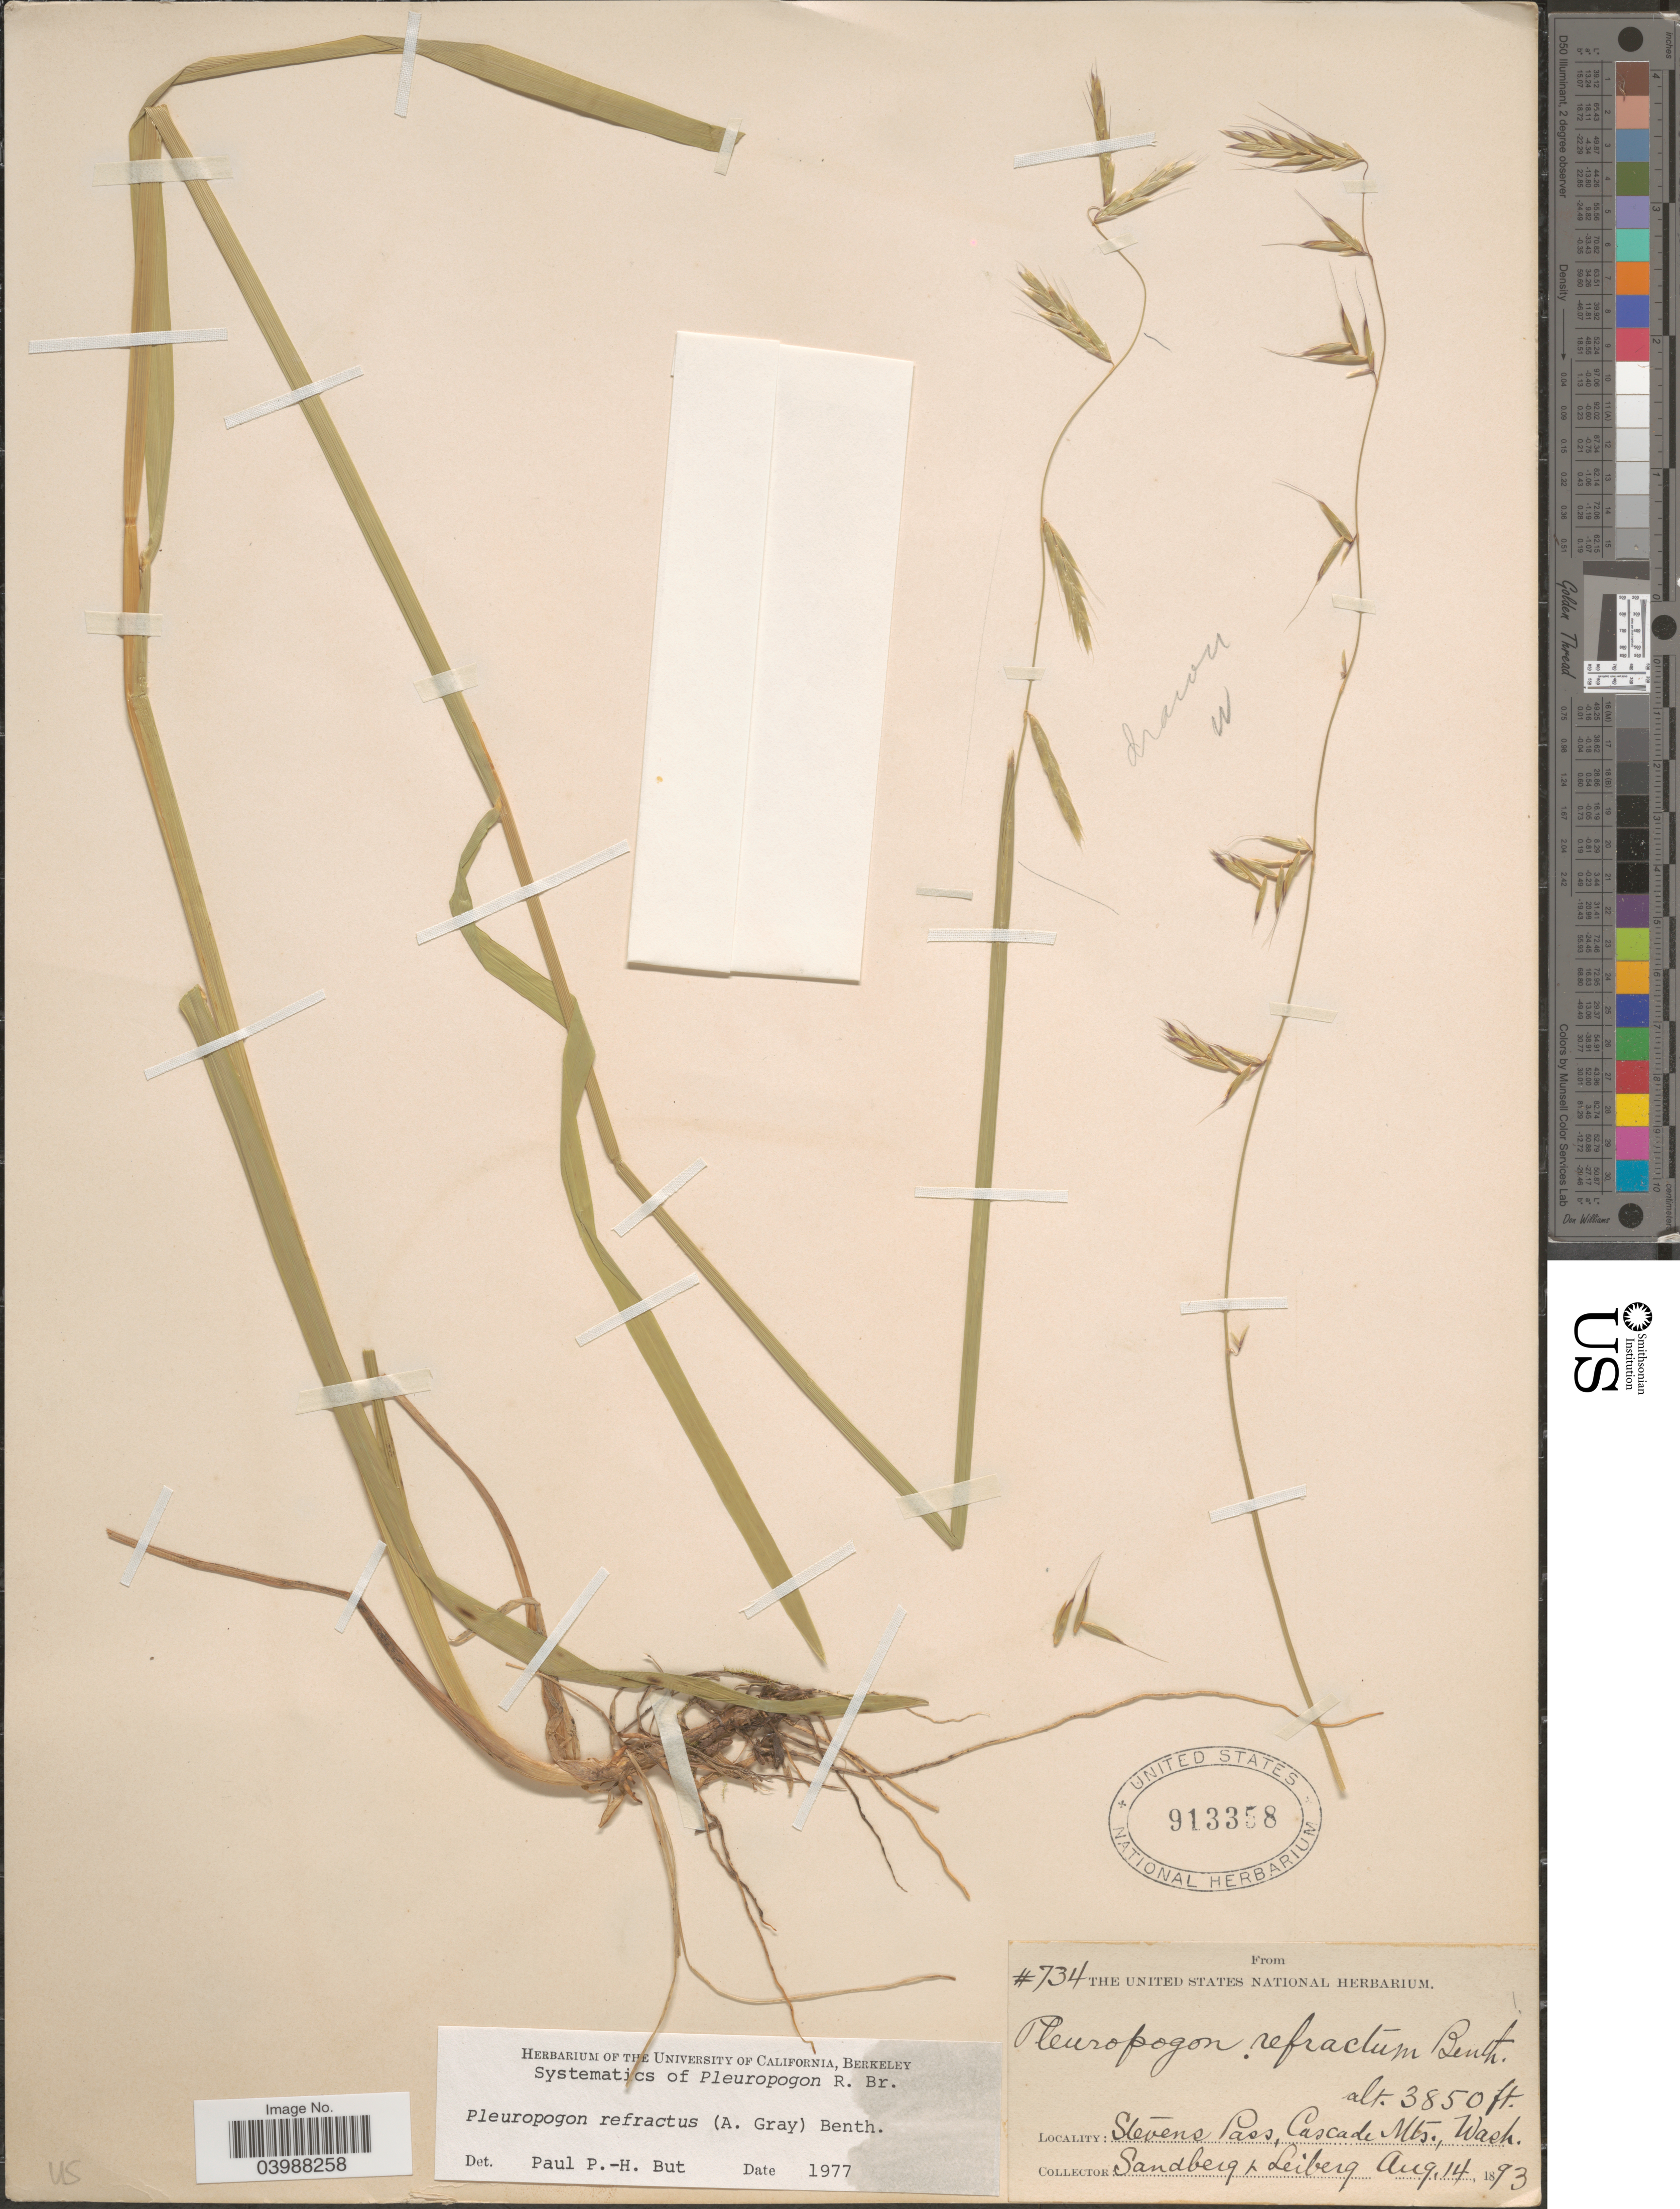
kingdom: Plantae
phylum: Tracheophyta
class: Liliopsida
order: Poales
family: Poaceae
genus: Pleuropogon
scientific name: Pleuropogon refractus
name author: (A. Gray) Benth.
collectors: Sandberg & -. Leiberg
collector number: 734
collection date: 1893-08-14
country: United States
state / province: Washington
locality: Stevens Pass, Cascade Mts.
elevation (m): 1173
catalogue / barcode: US 913358